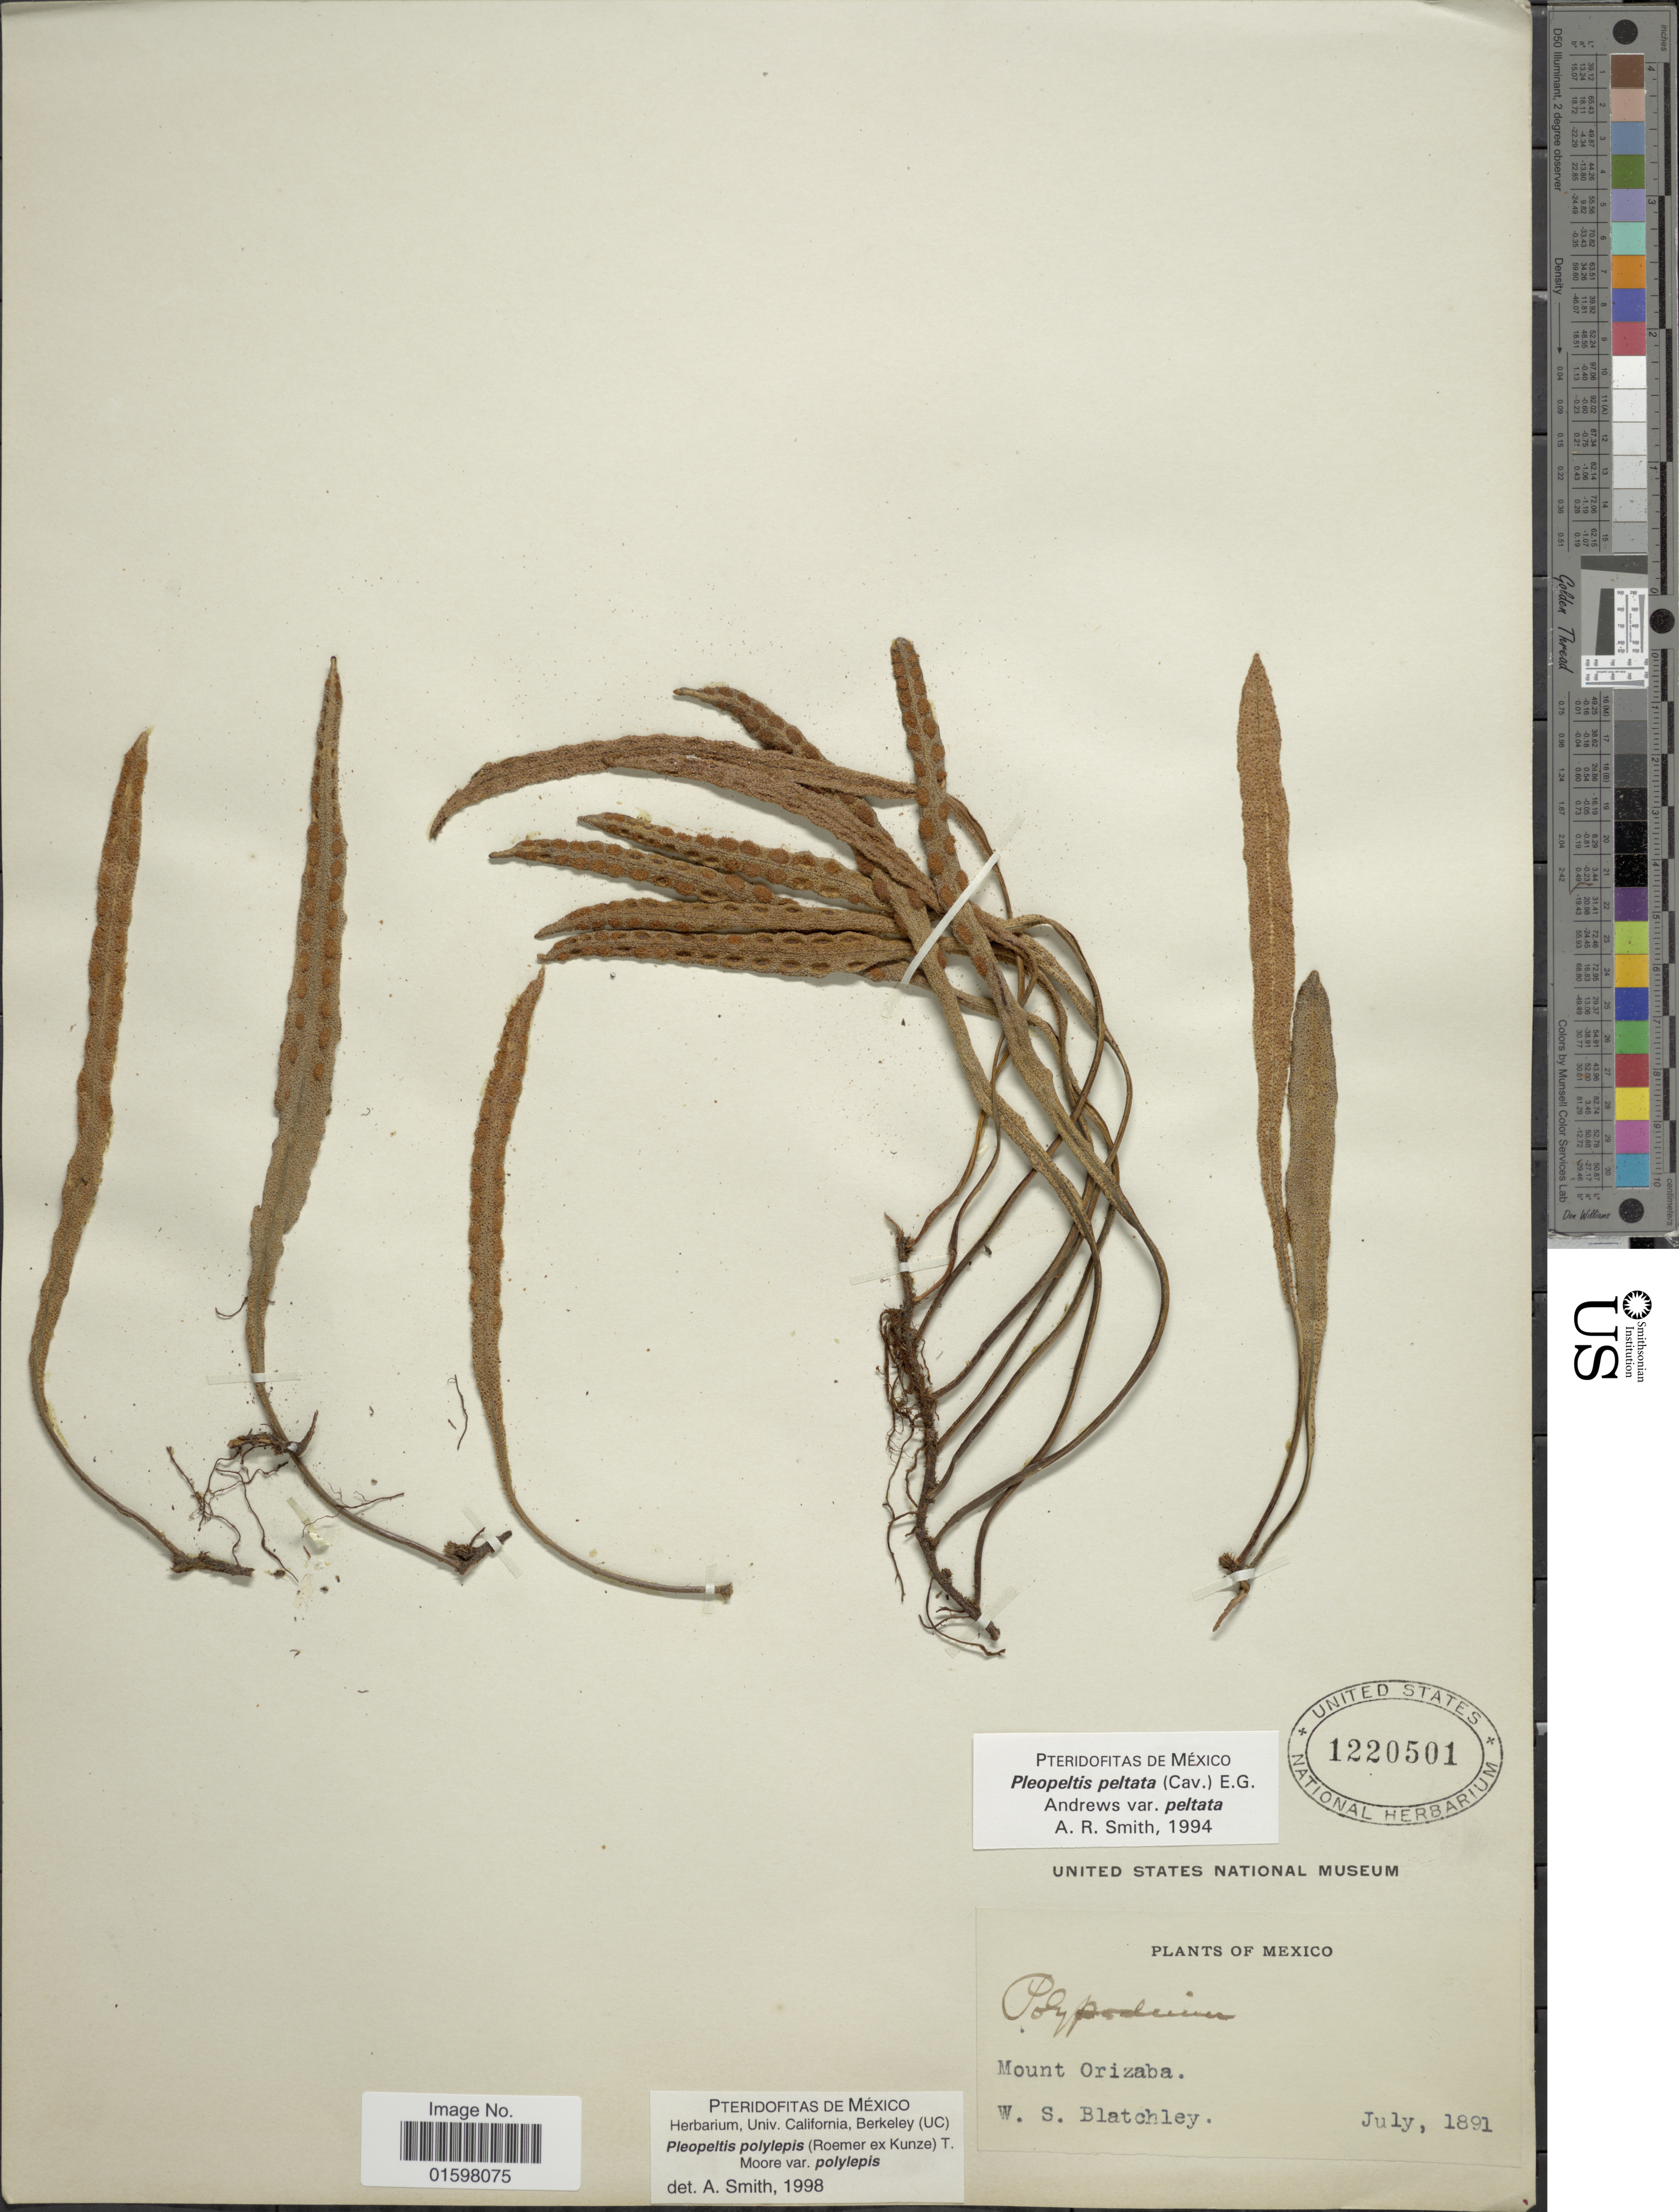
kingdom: Plantae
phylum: Tracheophyta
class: Polypodiopsida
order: Polypodiales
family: Polypodiaceae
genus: Pleopeltis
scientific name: Pleopeltis peltata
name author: Scort.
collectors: W. Blatchley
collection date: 1891-07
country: Mexico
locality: Mount Orizaba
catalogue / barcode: US 1220501